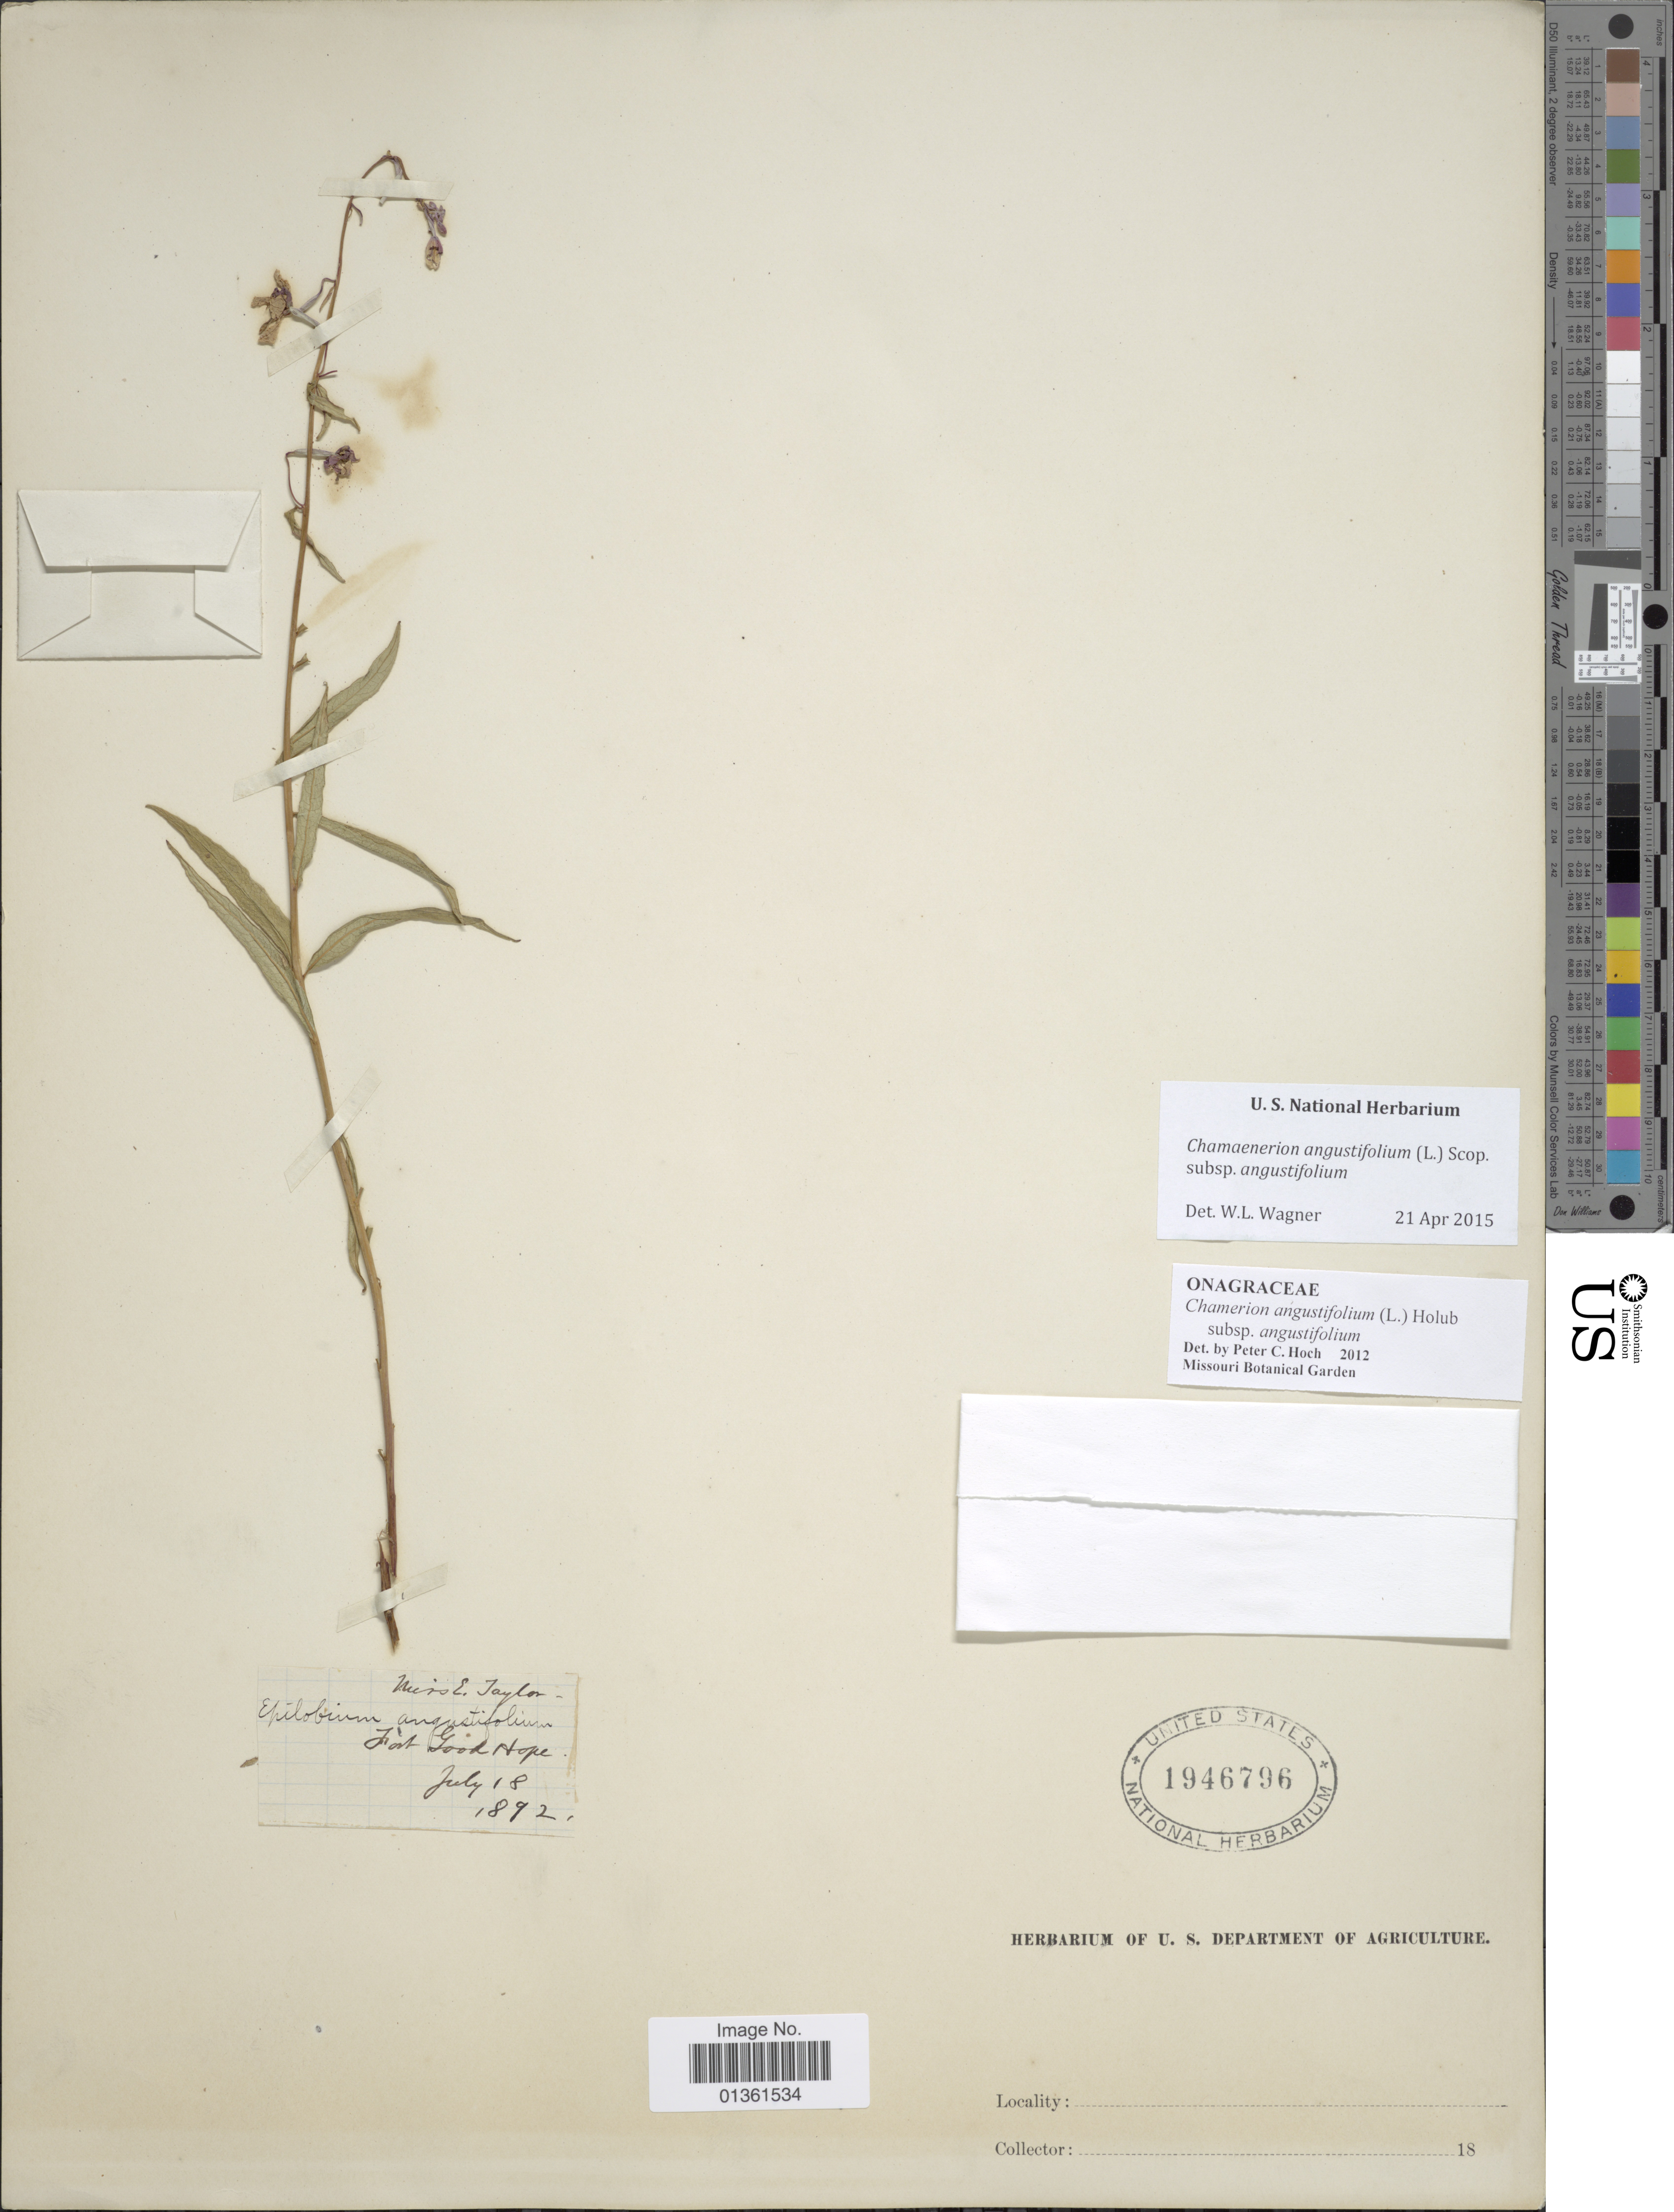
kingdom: Plantae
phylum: Tracheophyta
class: Magnoliopsida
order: Myrtales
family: Onagraceae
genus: Chamaenerion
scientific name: Chamaenerion angustifolium subsp. angustifolium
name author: (L.) Scop.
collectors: E. Taylor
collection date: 1892-07-18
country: Canada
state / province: Northwest Territories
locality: Fort Good Hope.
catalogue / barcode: US 1946796